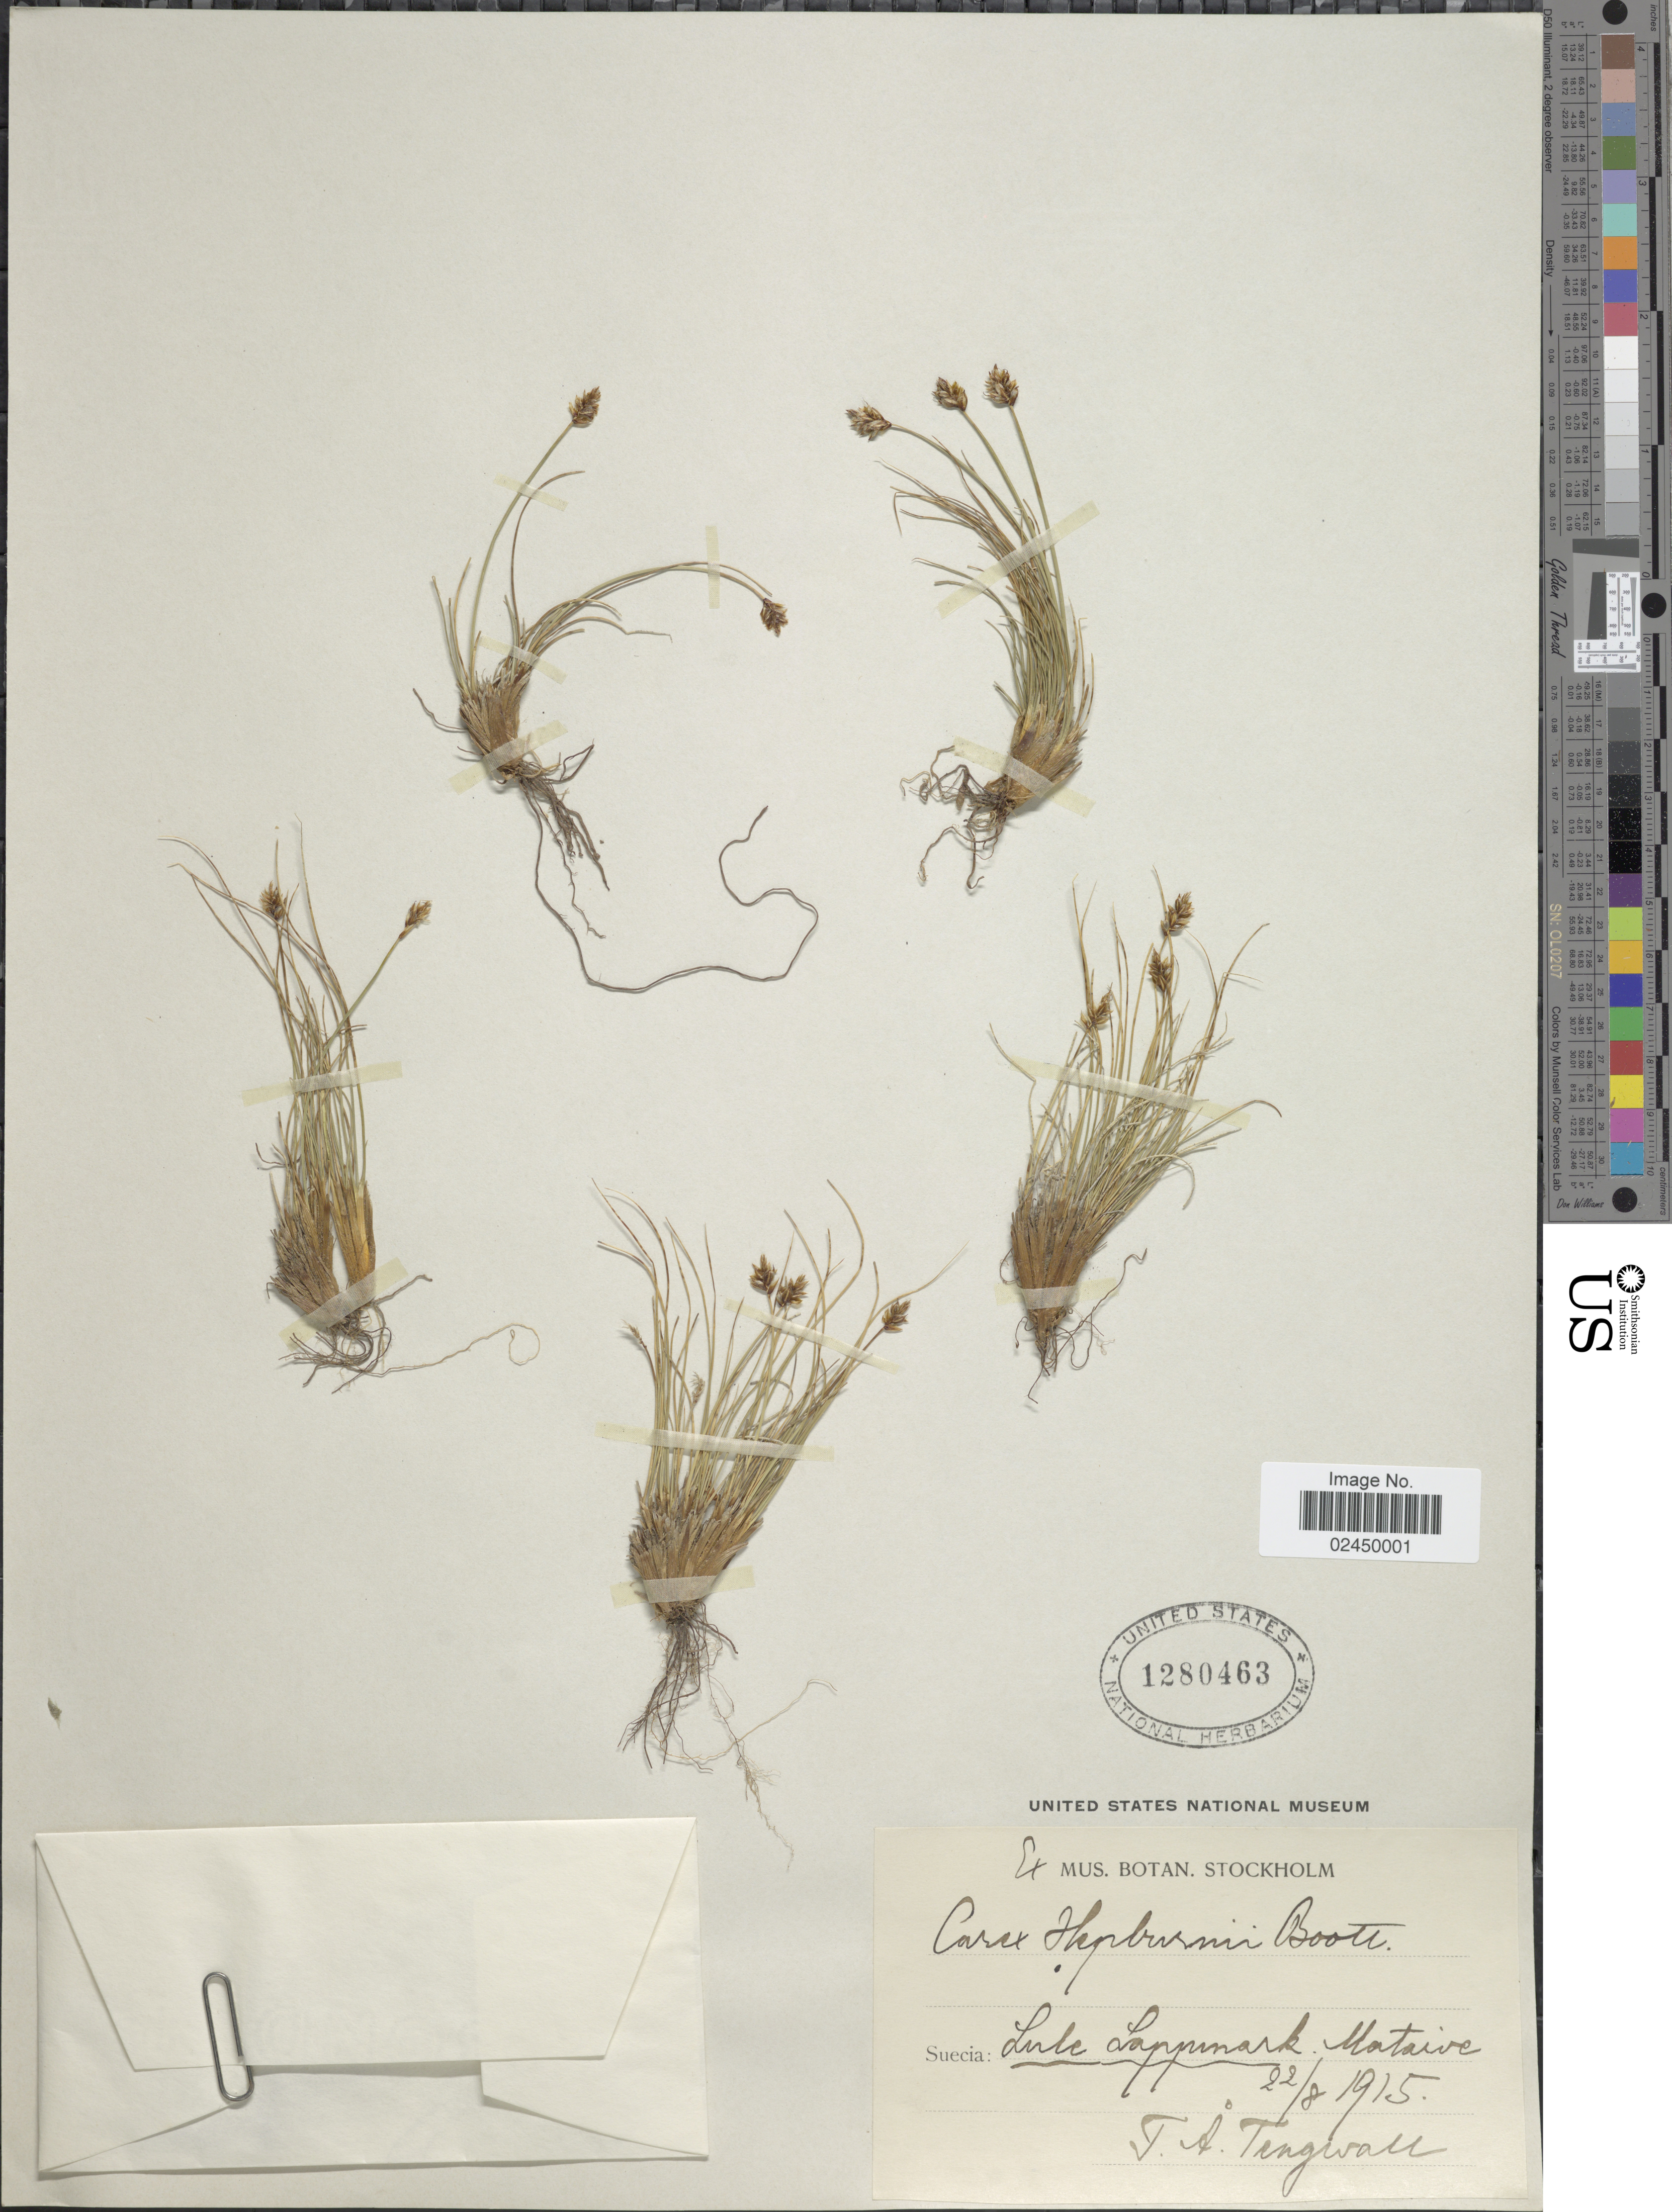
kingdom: Plantae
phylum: Tracheophyta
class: Liliopsida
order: Poales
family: Cyperaceae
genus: Carex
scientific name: Carex nardina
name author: (Hornem.) Fr.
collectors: T. Tengwall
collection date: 1915-08-22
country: Sweden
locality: Suecia: Lule Lappmark, Mataive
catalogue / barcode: US 1280463